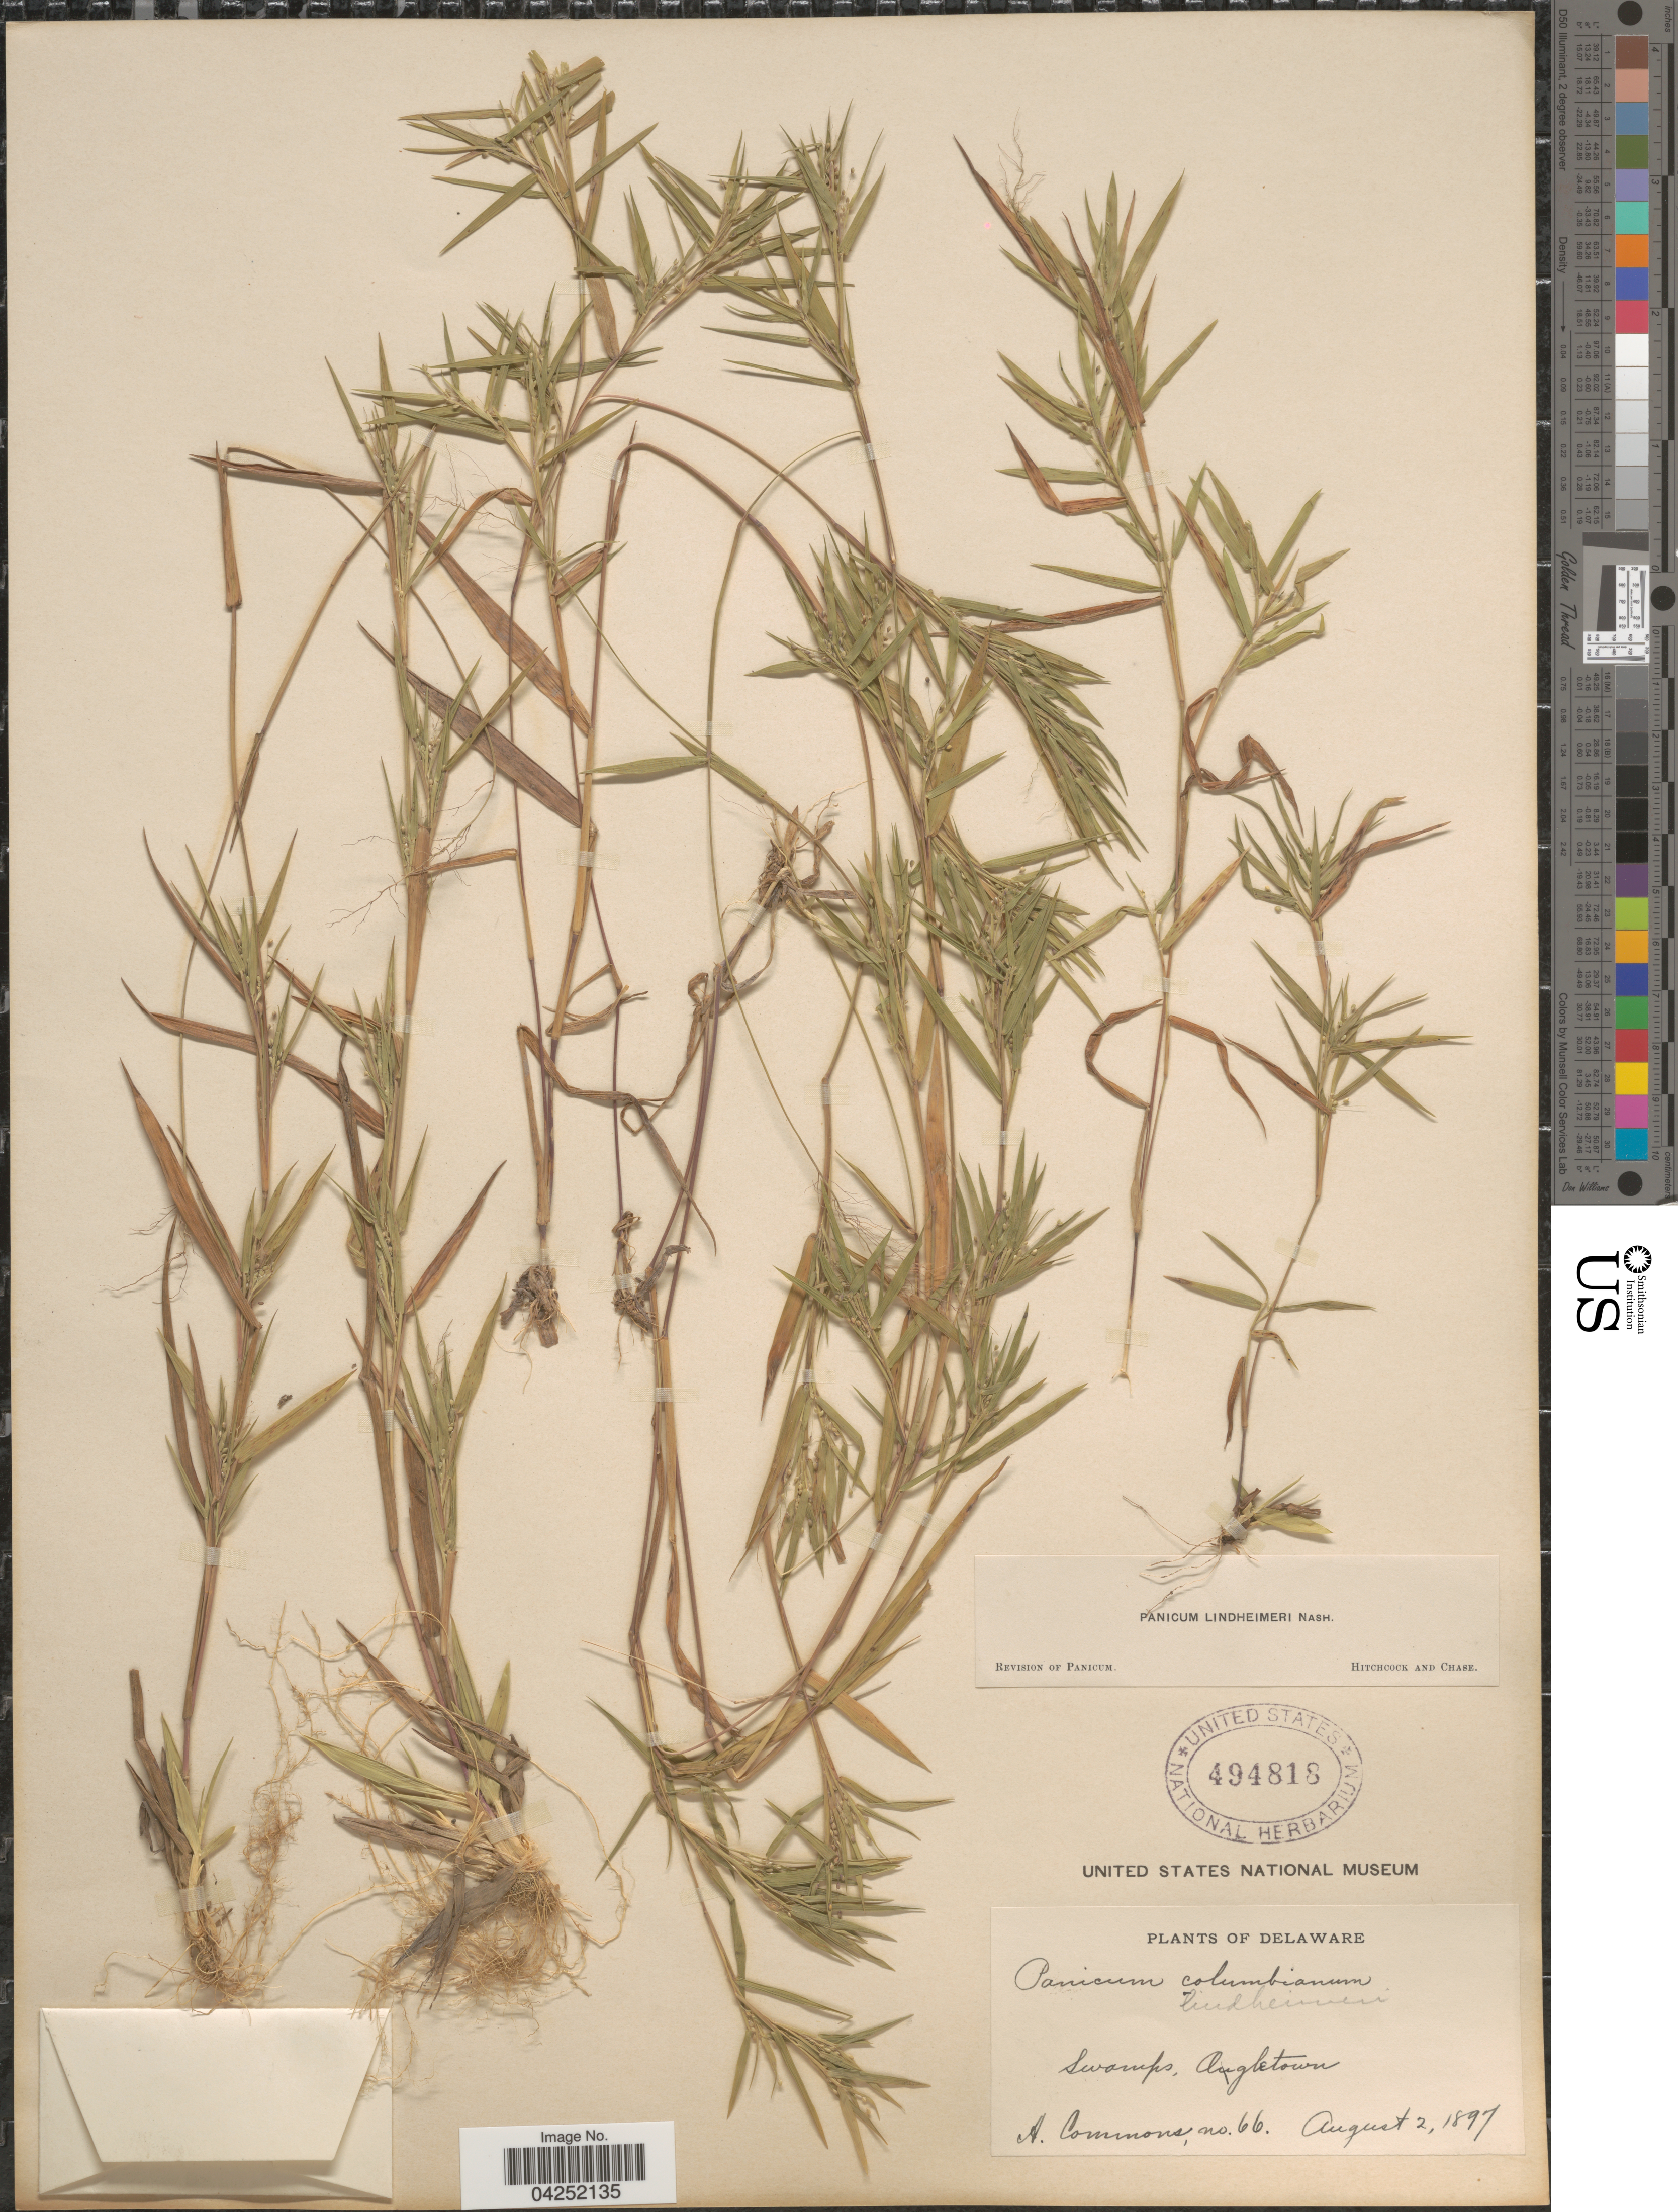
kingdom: Plantae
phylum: Tracheophyta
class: Liliopsida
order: Poales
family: Poaceae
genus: Dichanthelium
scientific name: Dichanthelium acuminatum var. lindheimeri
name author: (Nash) Gould & C.A. Clark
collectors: A. Commons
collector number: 66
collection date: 1897-08-02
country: United States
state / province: Delaware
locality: Swamps, Ogletown.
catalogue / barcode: US 494818